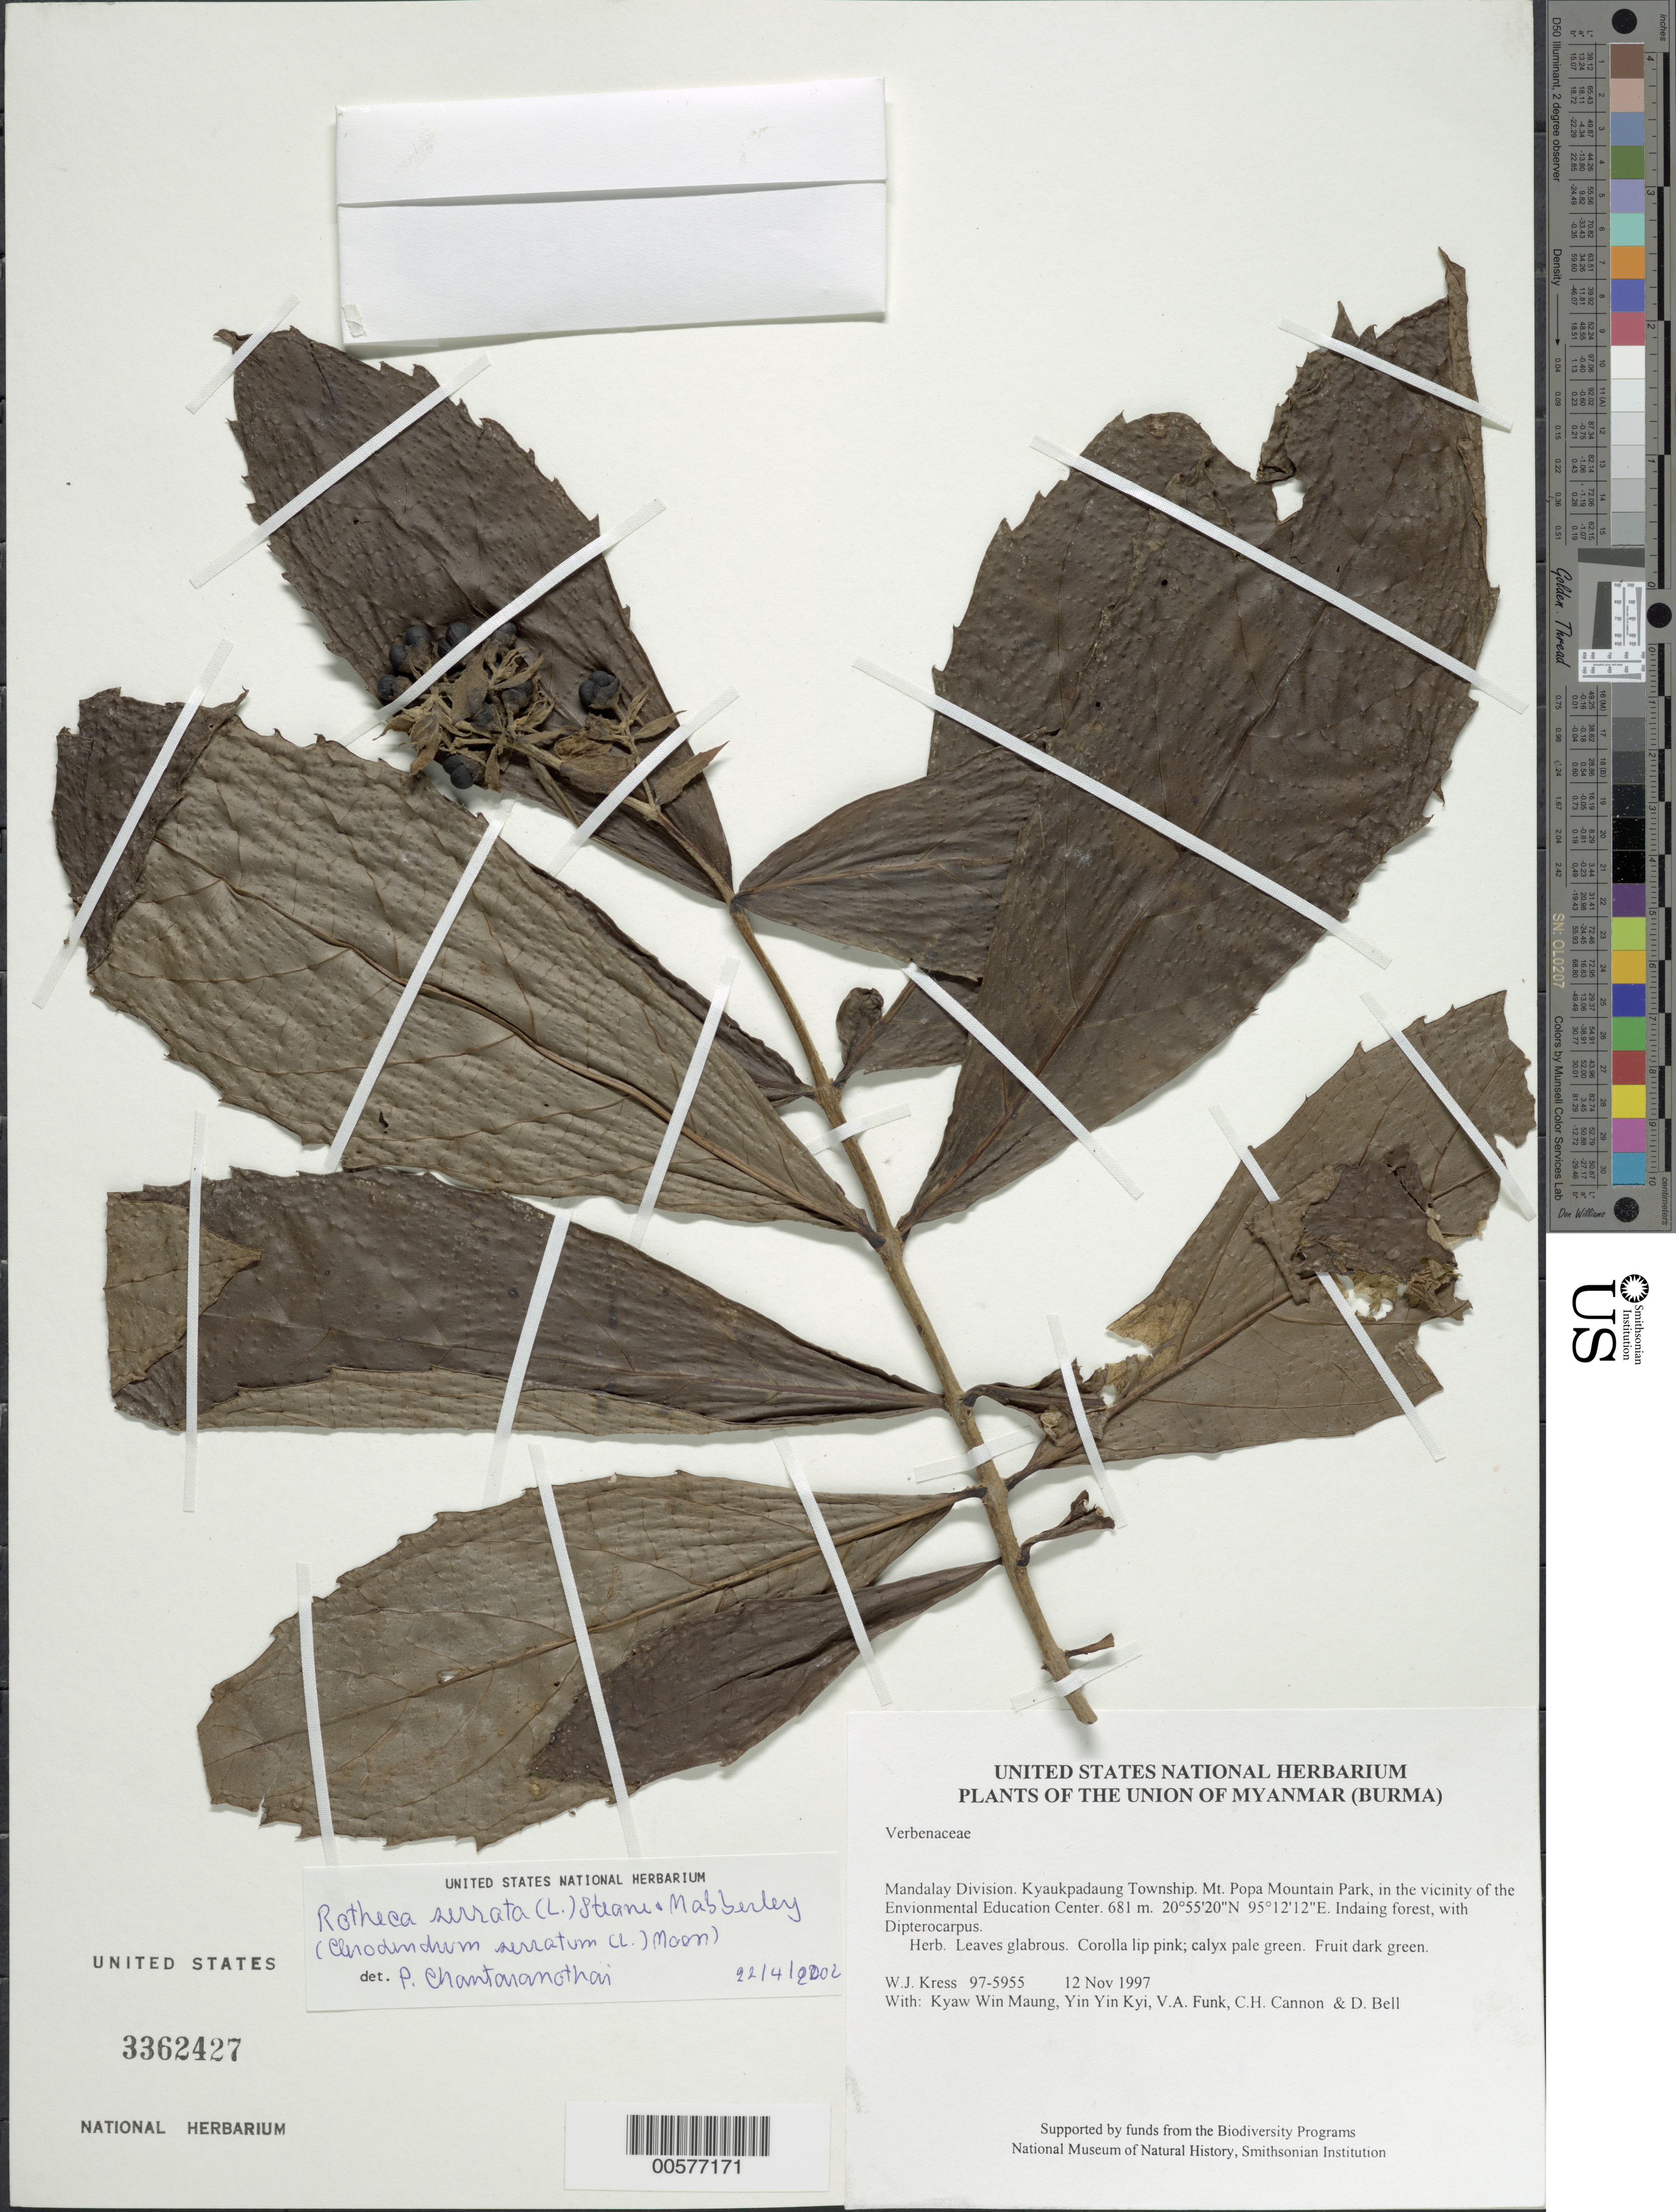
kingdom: Plantae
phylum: Tracheophyta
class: Magnoliopsida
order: Lamiales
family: Lamiaceae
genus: Rotheca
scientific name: Rotheca serrata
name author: (L.) Steane & Mabb.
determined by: Chantonomethen, P.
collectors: W. J. Kress, Kyaw Win Maung, Yin Yin Kyi, V. Funk, C. H. Cannon & D. A. Bell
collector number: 97-5955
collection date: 1997-11-12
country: Myanmar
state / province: Mandalay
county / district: Kyaukpadaung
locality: Mt. Popa Mountain Park, in the vicinity of the Envionmental Education Center.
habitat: Indaing forest, with Dipterocarpus.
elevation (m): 681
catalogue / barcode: US 3362427